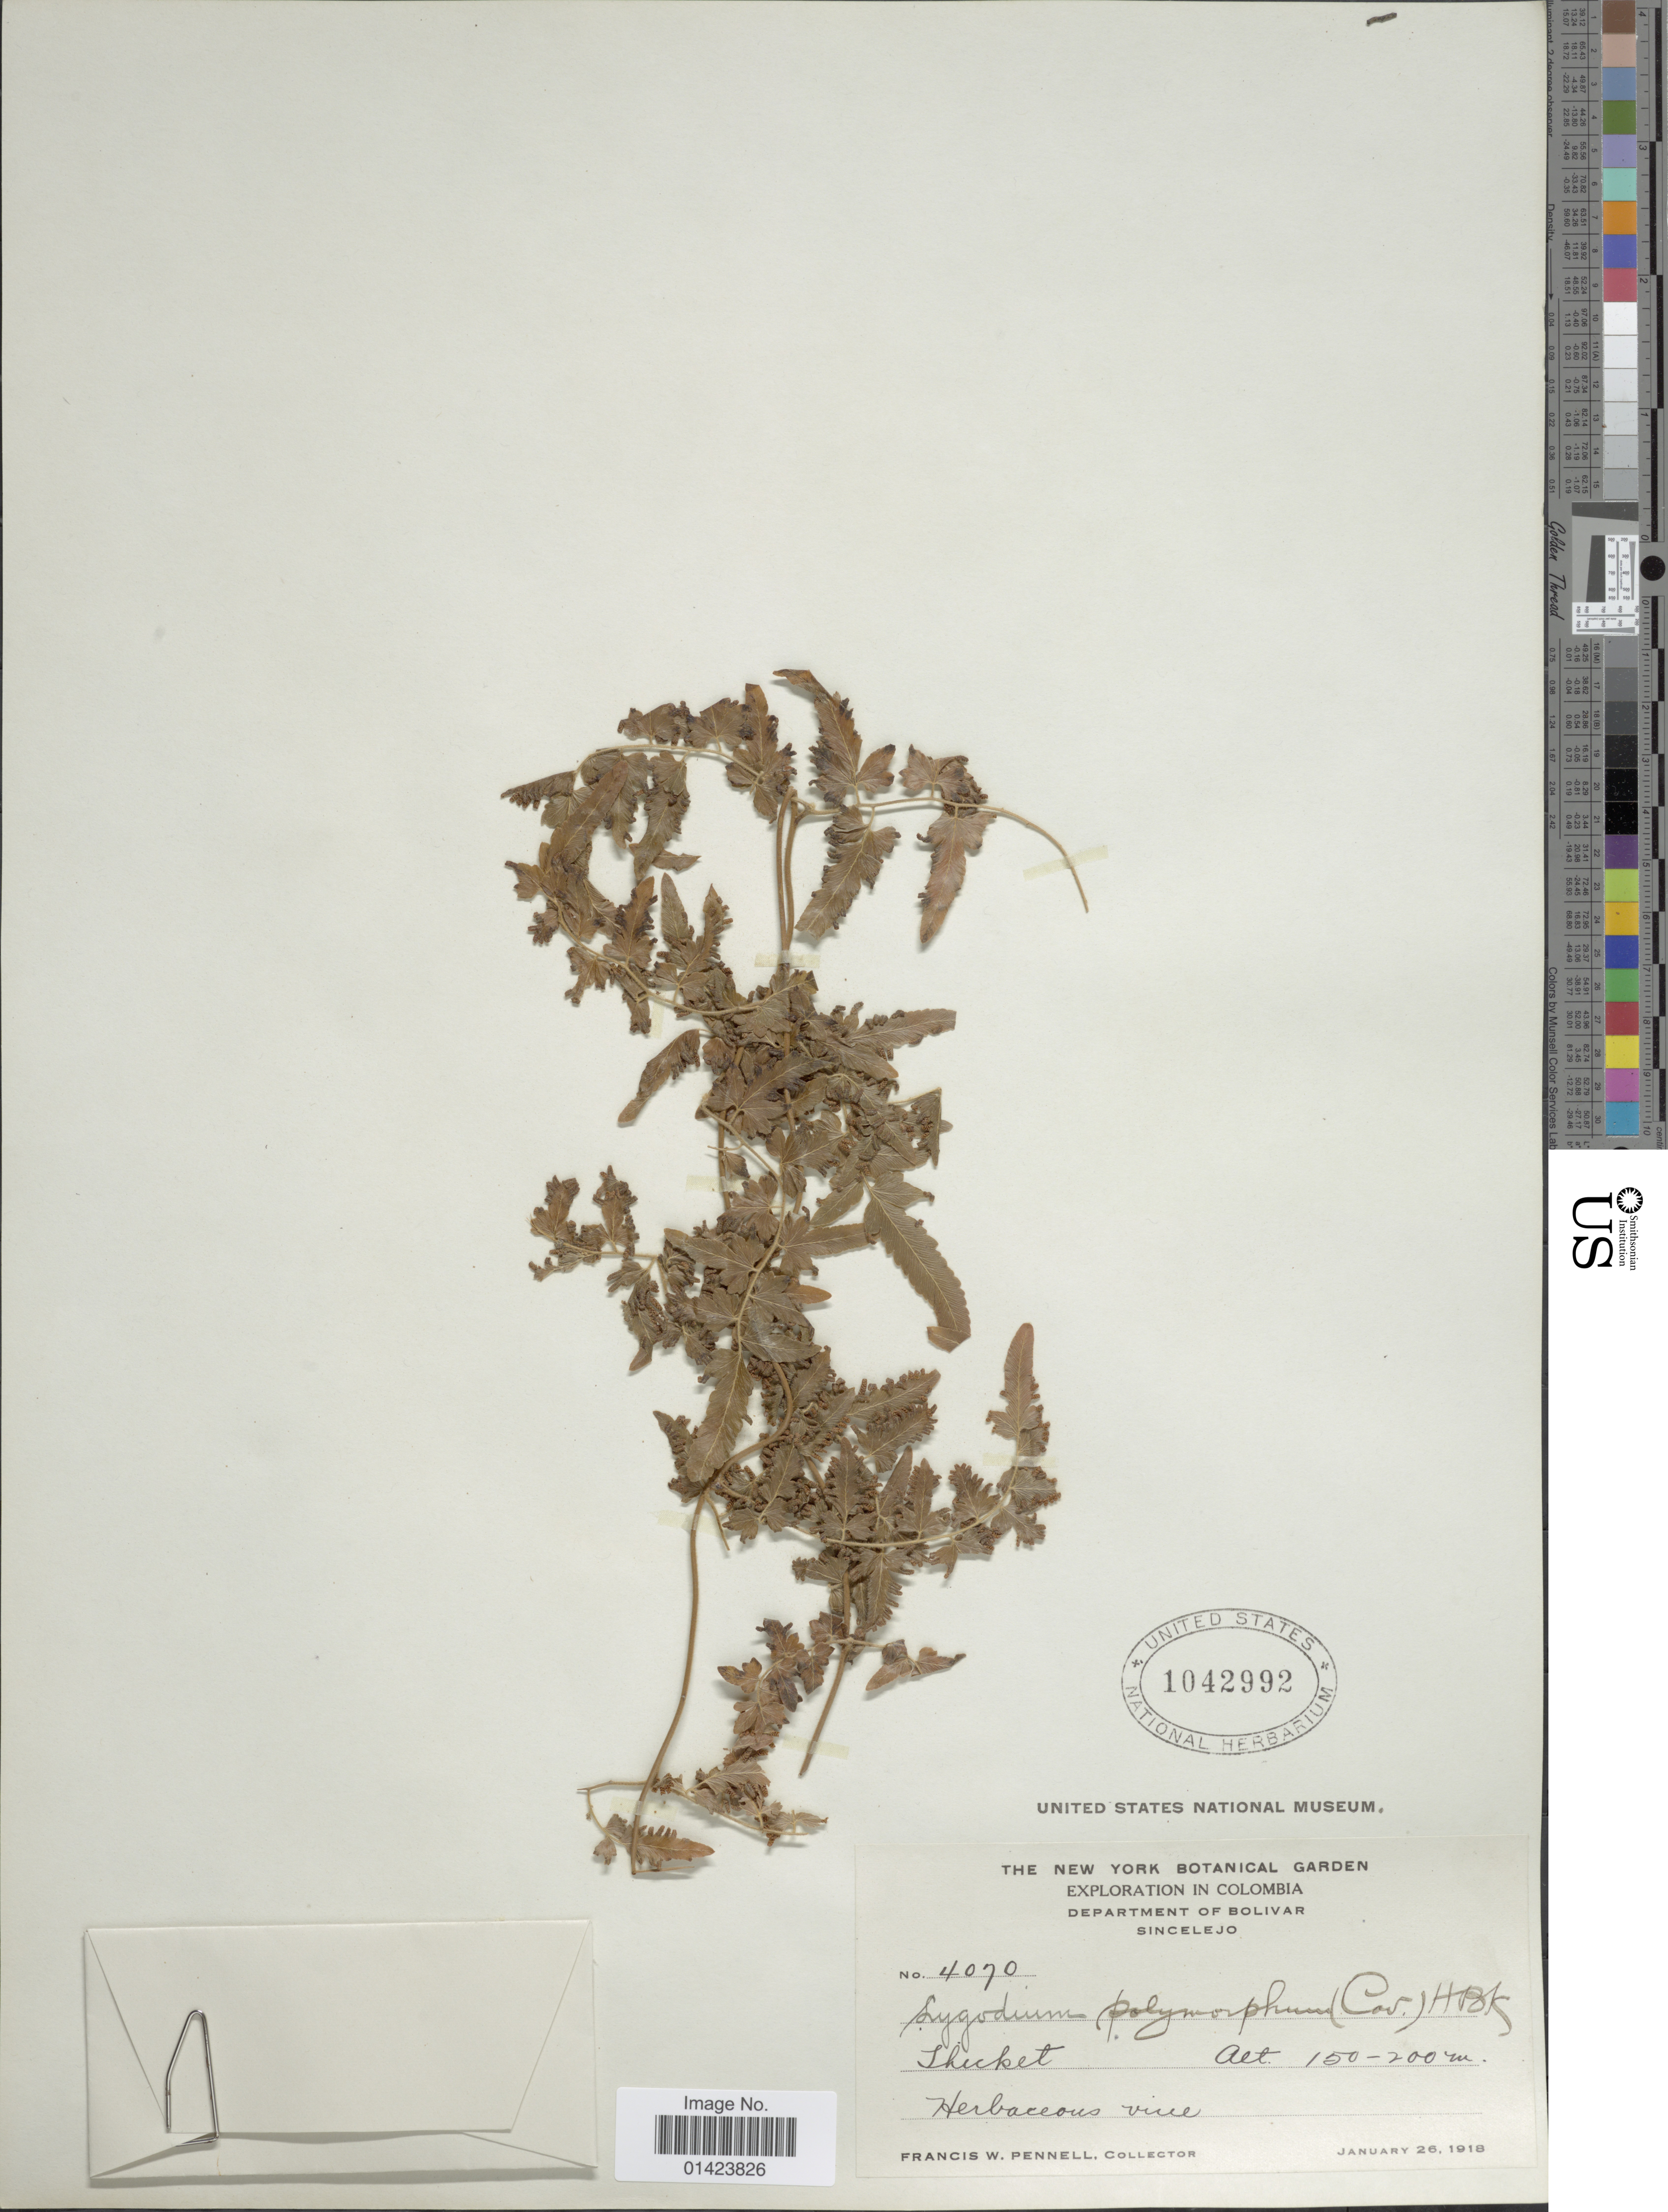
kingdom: Plantae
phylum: Tracheophyta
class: Polypodiopsida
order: Schizaeales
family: Lygodiaceae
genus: Lygodium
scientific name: Lygodium venustum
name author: Sw.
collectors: F. W. Pennell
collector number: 4070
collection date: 1918-01-26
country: Colombia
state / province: Bolívar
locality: Department of Bolivar, Sincelejo, herbaceous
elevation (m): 150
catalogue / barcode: US 1042992